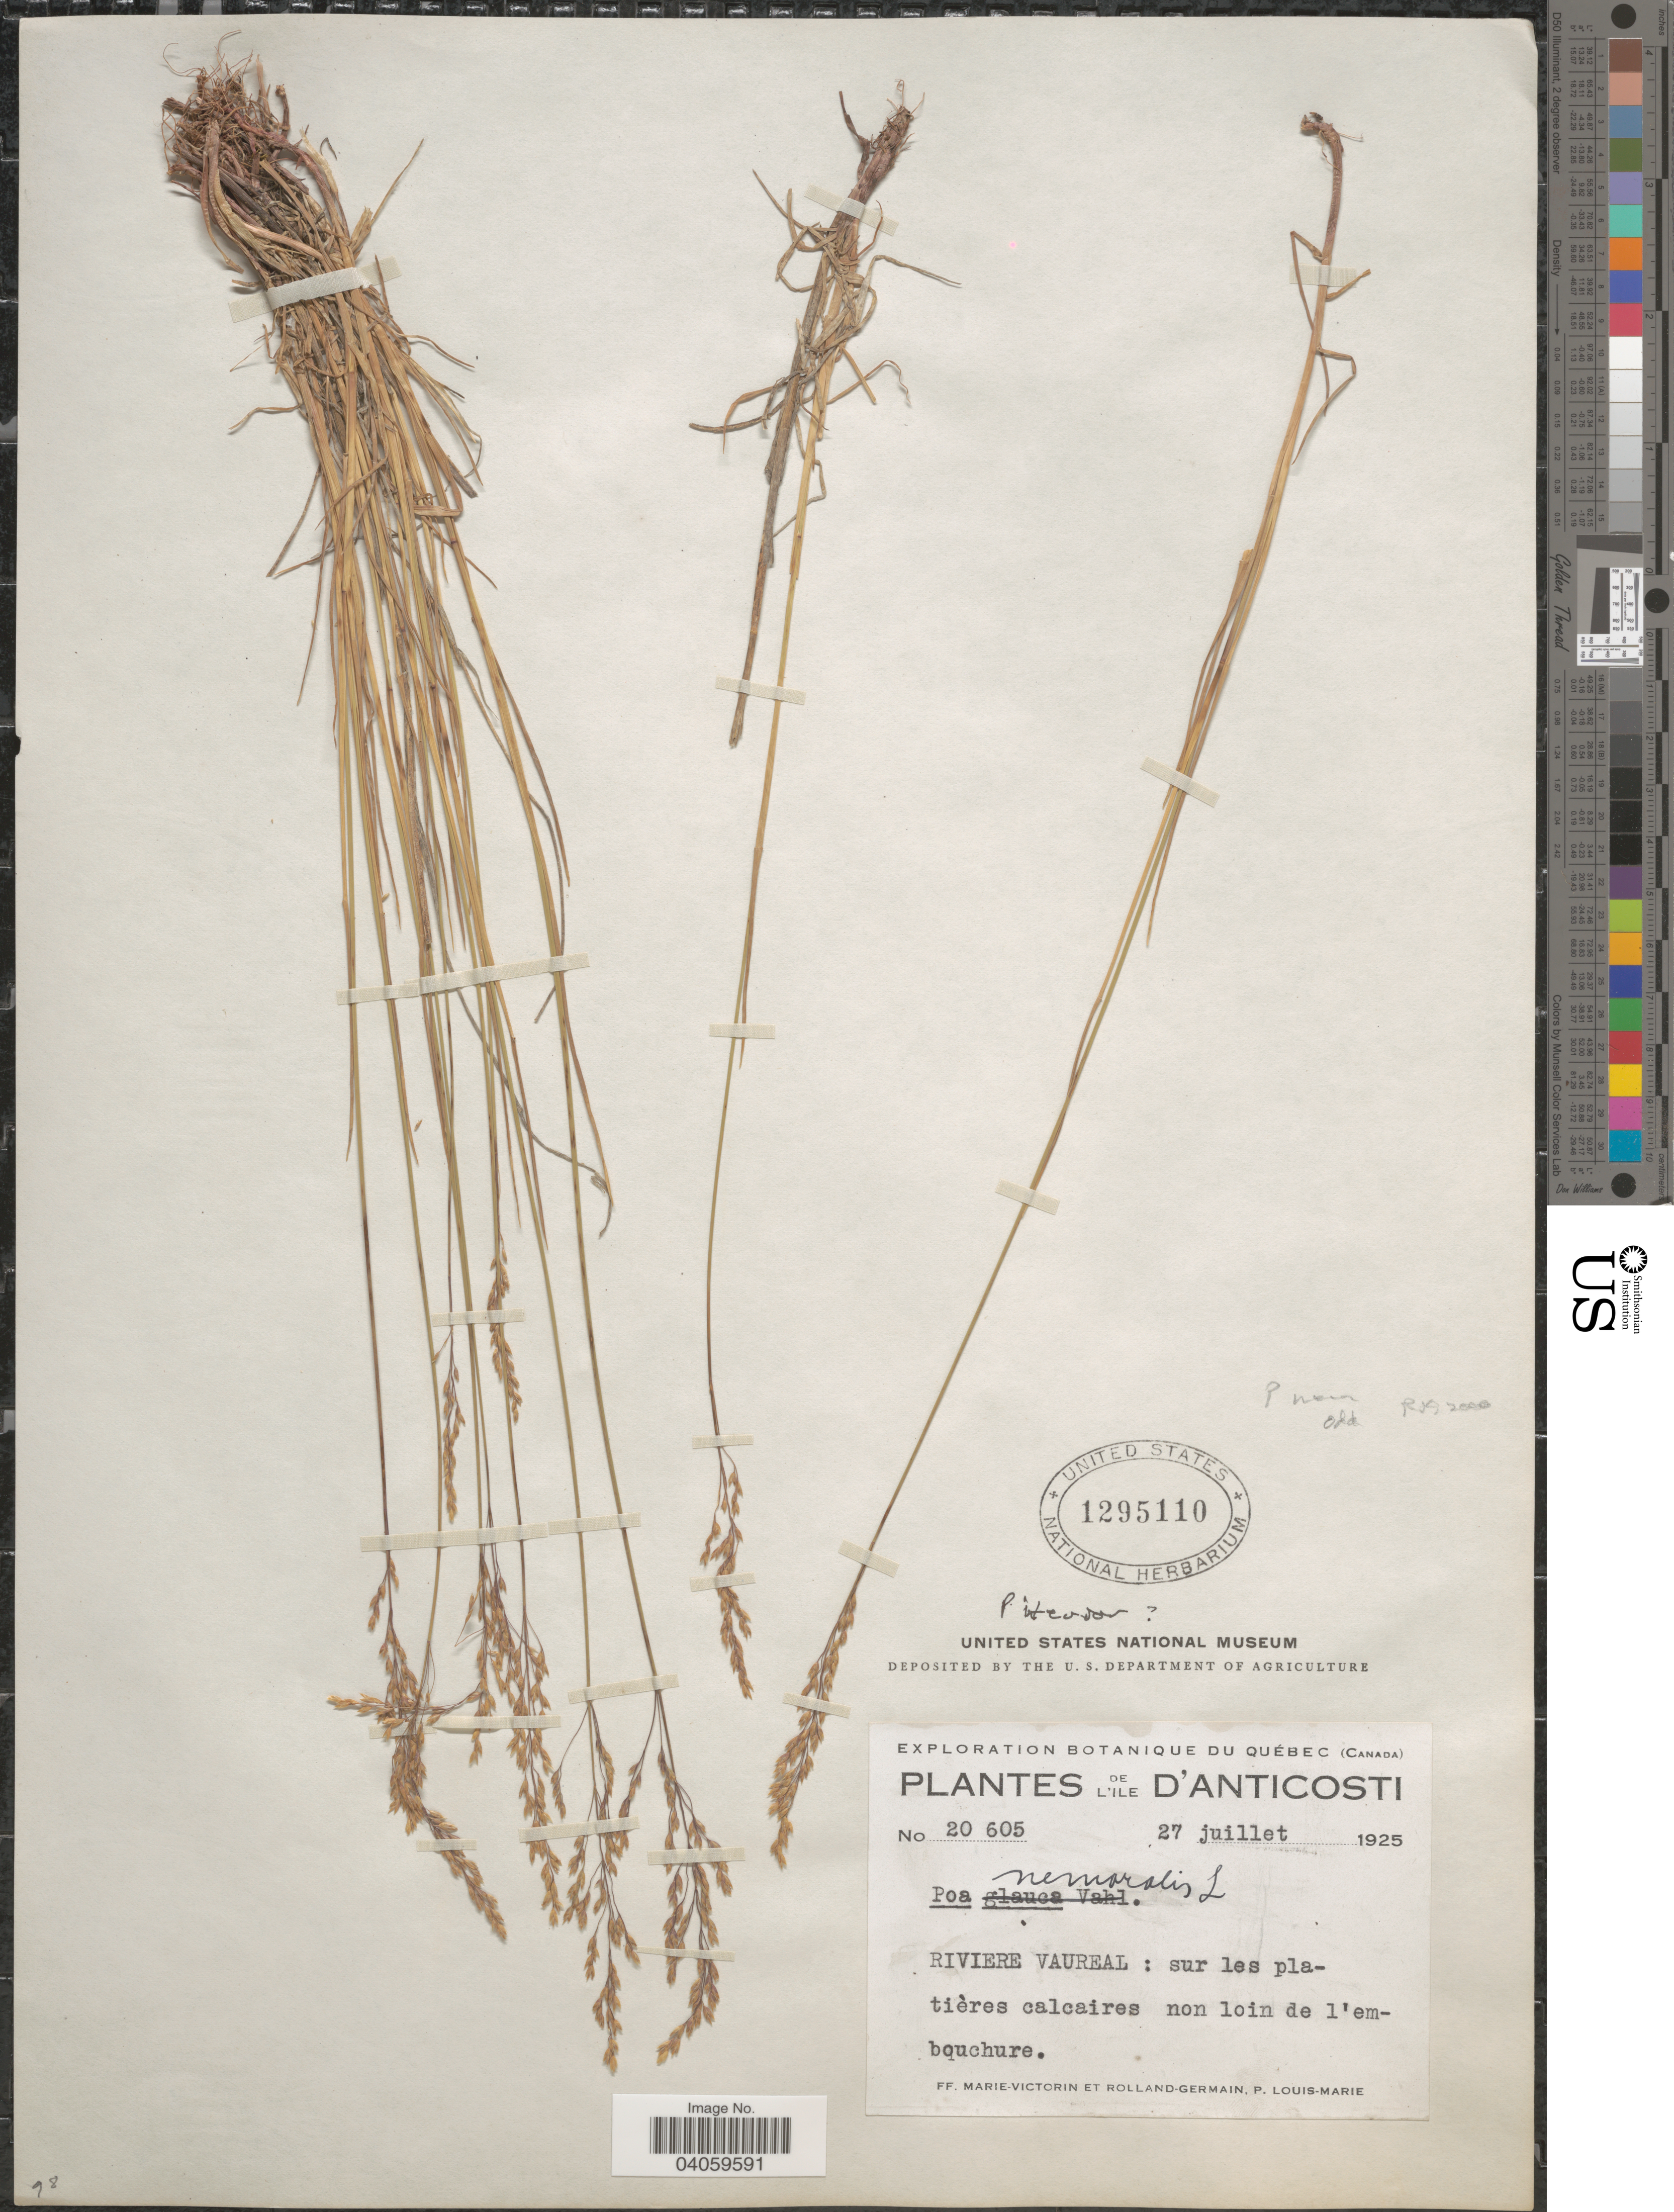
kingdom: Plantae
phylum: Tracheophyta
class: Liliopsida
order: Poales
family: Poaceae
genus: Poa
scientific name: Poa interior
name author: Rydb.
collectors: F. Marie-Victorin, Rolland-Germain & L.-M. LaLonde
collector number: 20605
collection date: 1925-07-27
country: Canada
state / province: Quebec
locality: L'Ile d'Anticosti. Riviere Vaureal.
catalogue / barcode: US 1295110